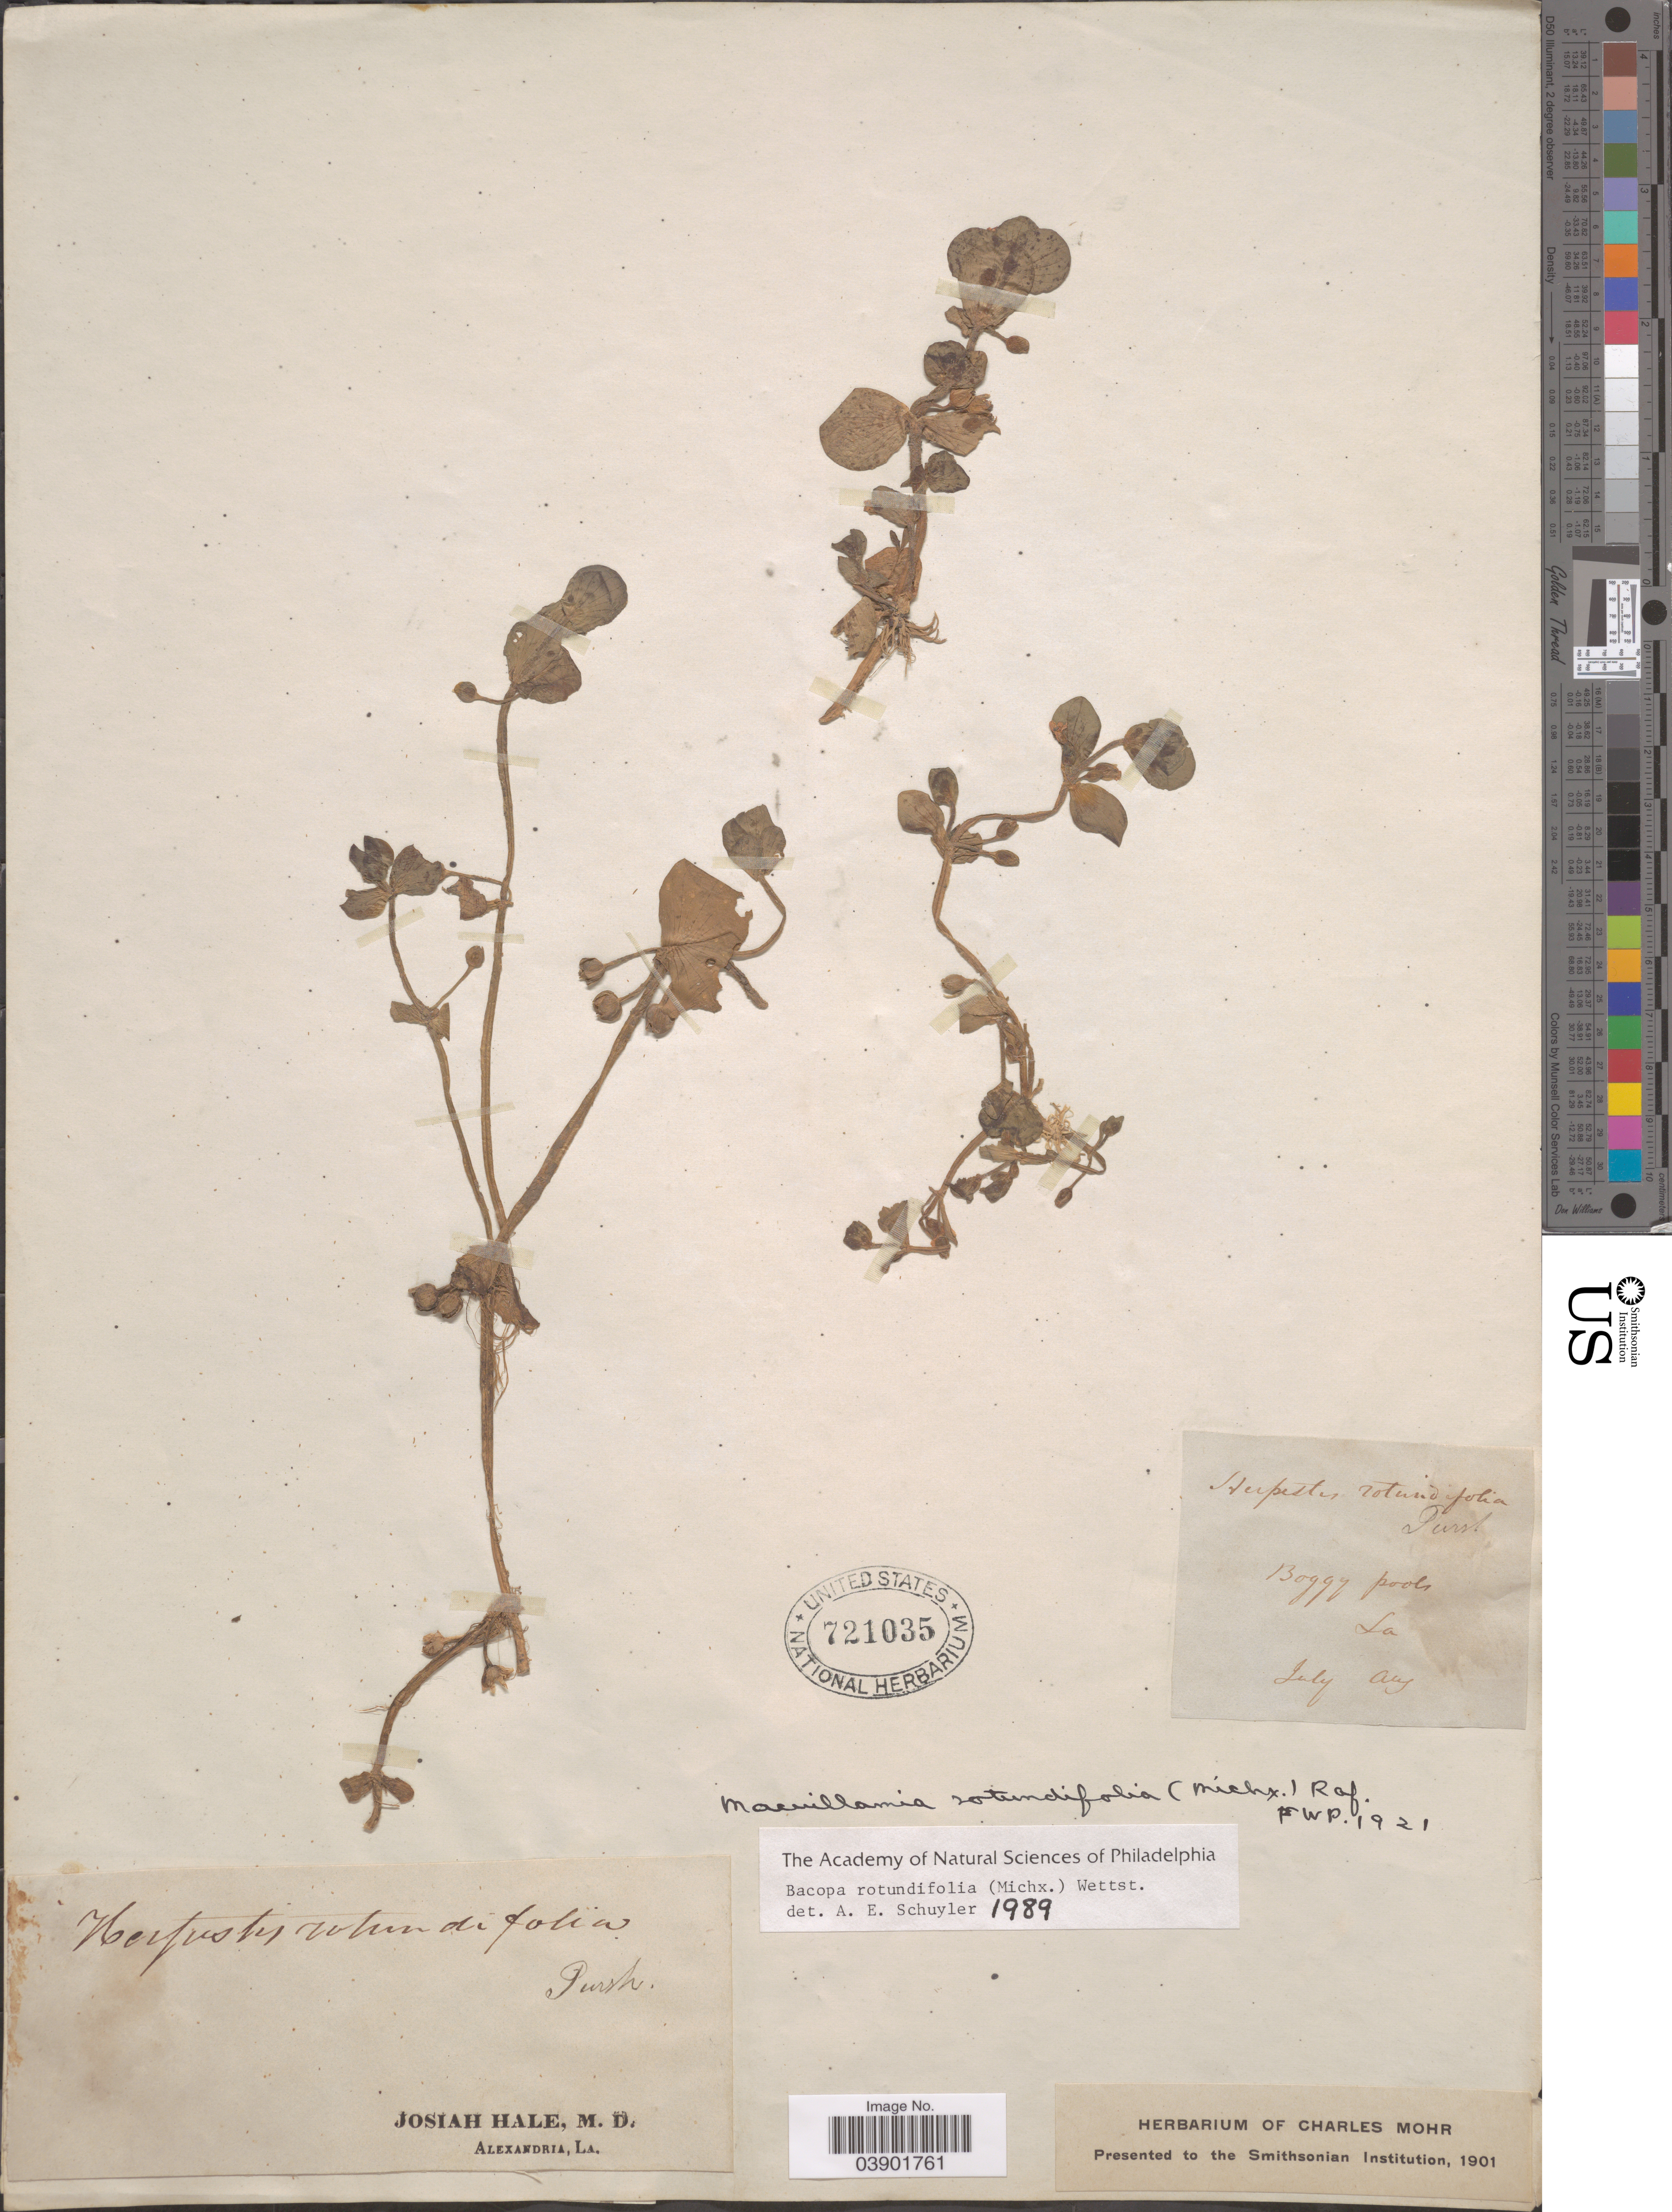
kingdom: Plantae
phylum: Tracheophyta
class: Magnoliopsida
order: Lamiales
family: Plantaginaceae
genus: Bacopa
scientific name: Bacopa rotundifolia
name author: (Michx.) Wettst.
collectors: J. Hale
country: United States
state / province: Louisiana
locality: Boggy pools.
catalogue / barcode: US 721035